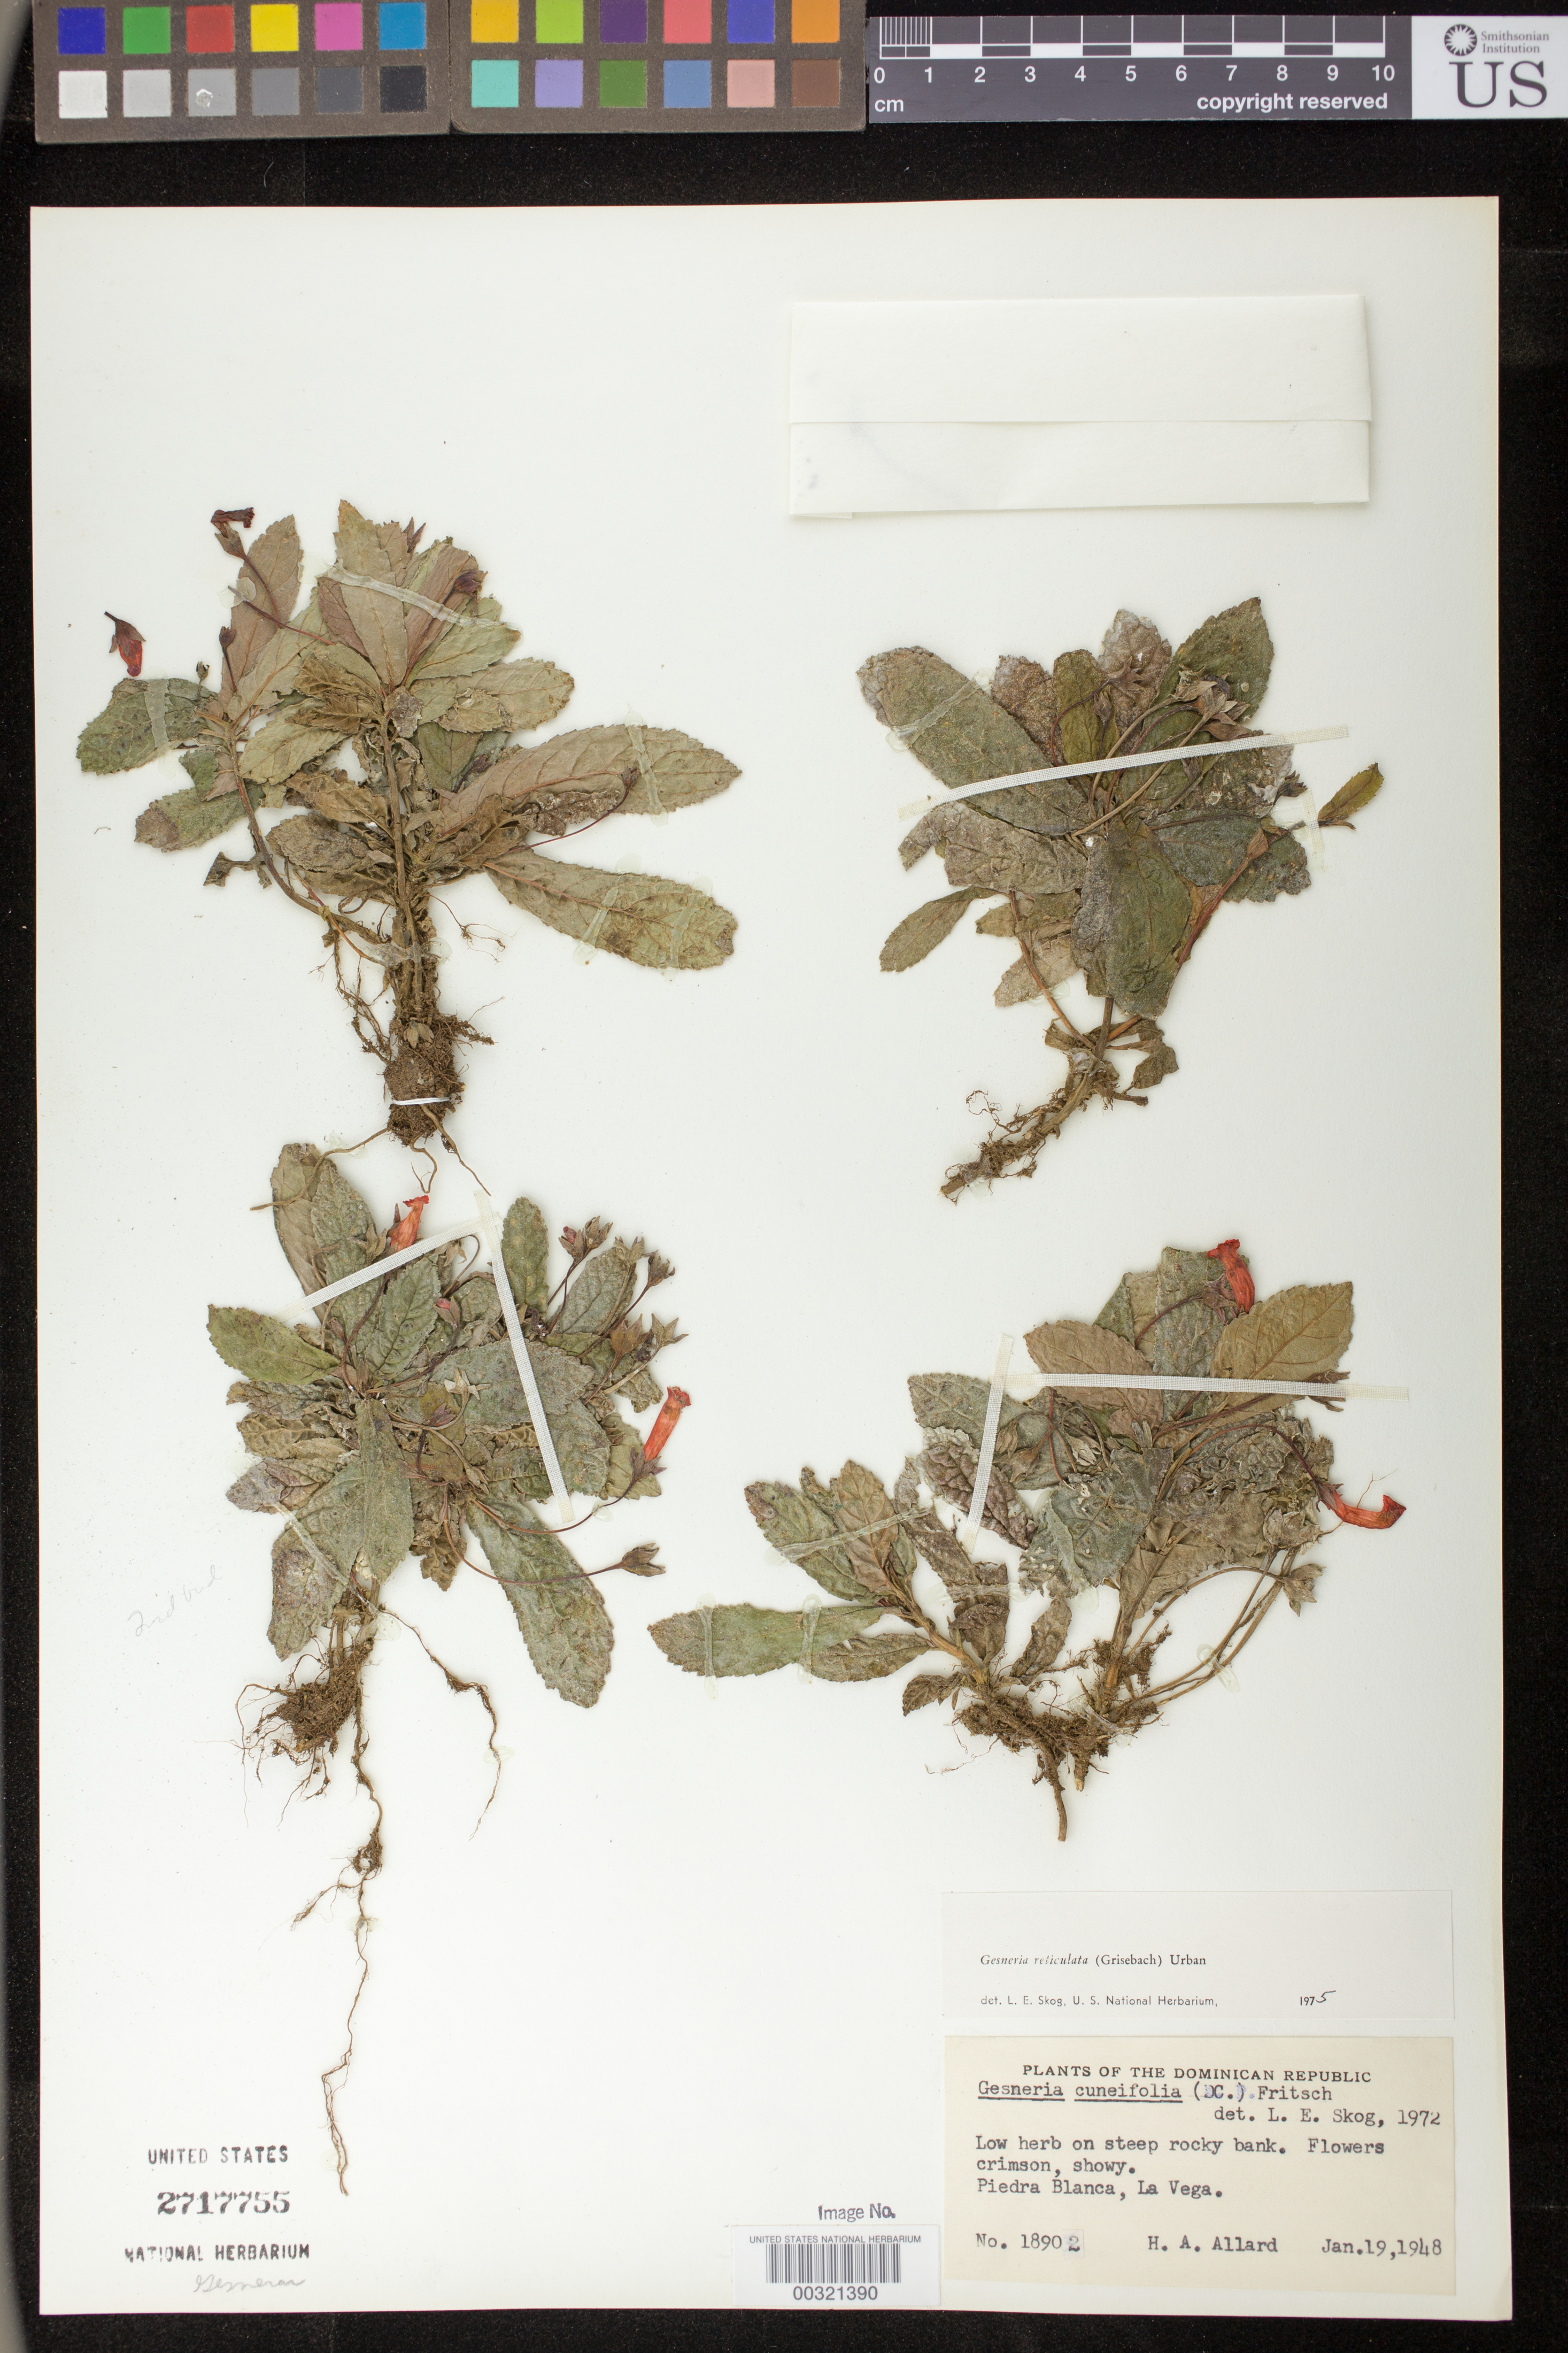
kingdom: Plantae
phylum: Tracheophyta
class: Magnoliopsida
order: Lamiales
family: Gesneriaceae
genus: Gesneria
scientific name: Gesneria reticulata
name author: (Griseb.) Urb.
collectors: H. A. Allard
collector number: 18902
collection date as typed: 19 Jan 1948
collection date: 1948-01-19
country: Dominican Republic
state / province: La Vega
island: Hispaniola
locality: Piedra Blanca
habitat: On steep rocky bank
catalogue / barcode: US 2717755